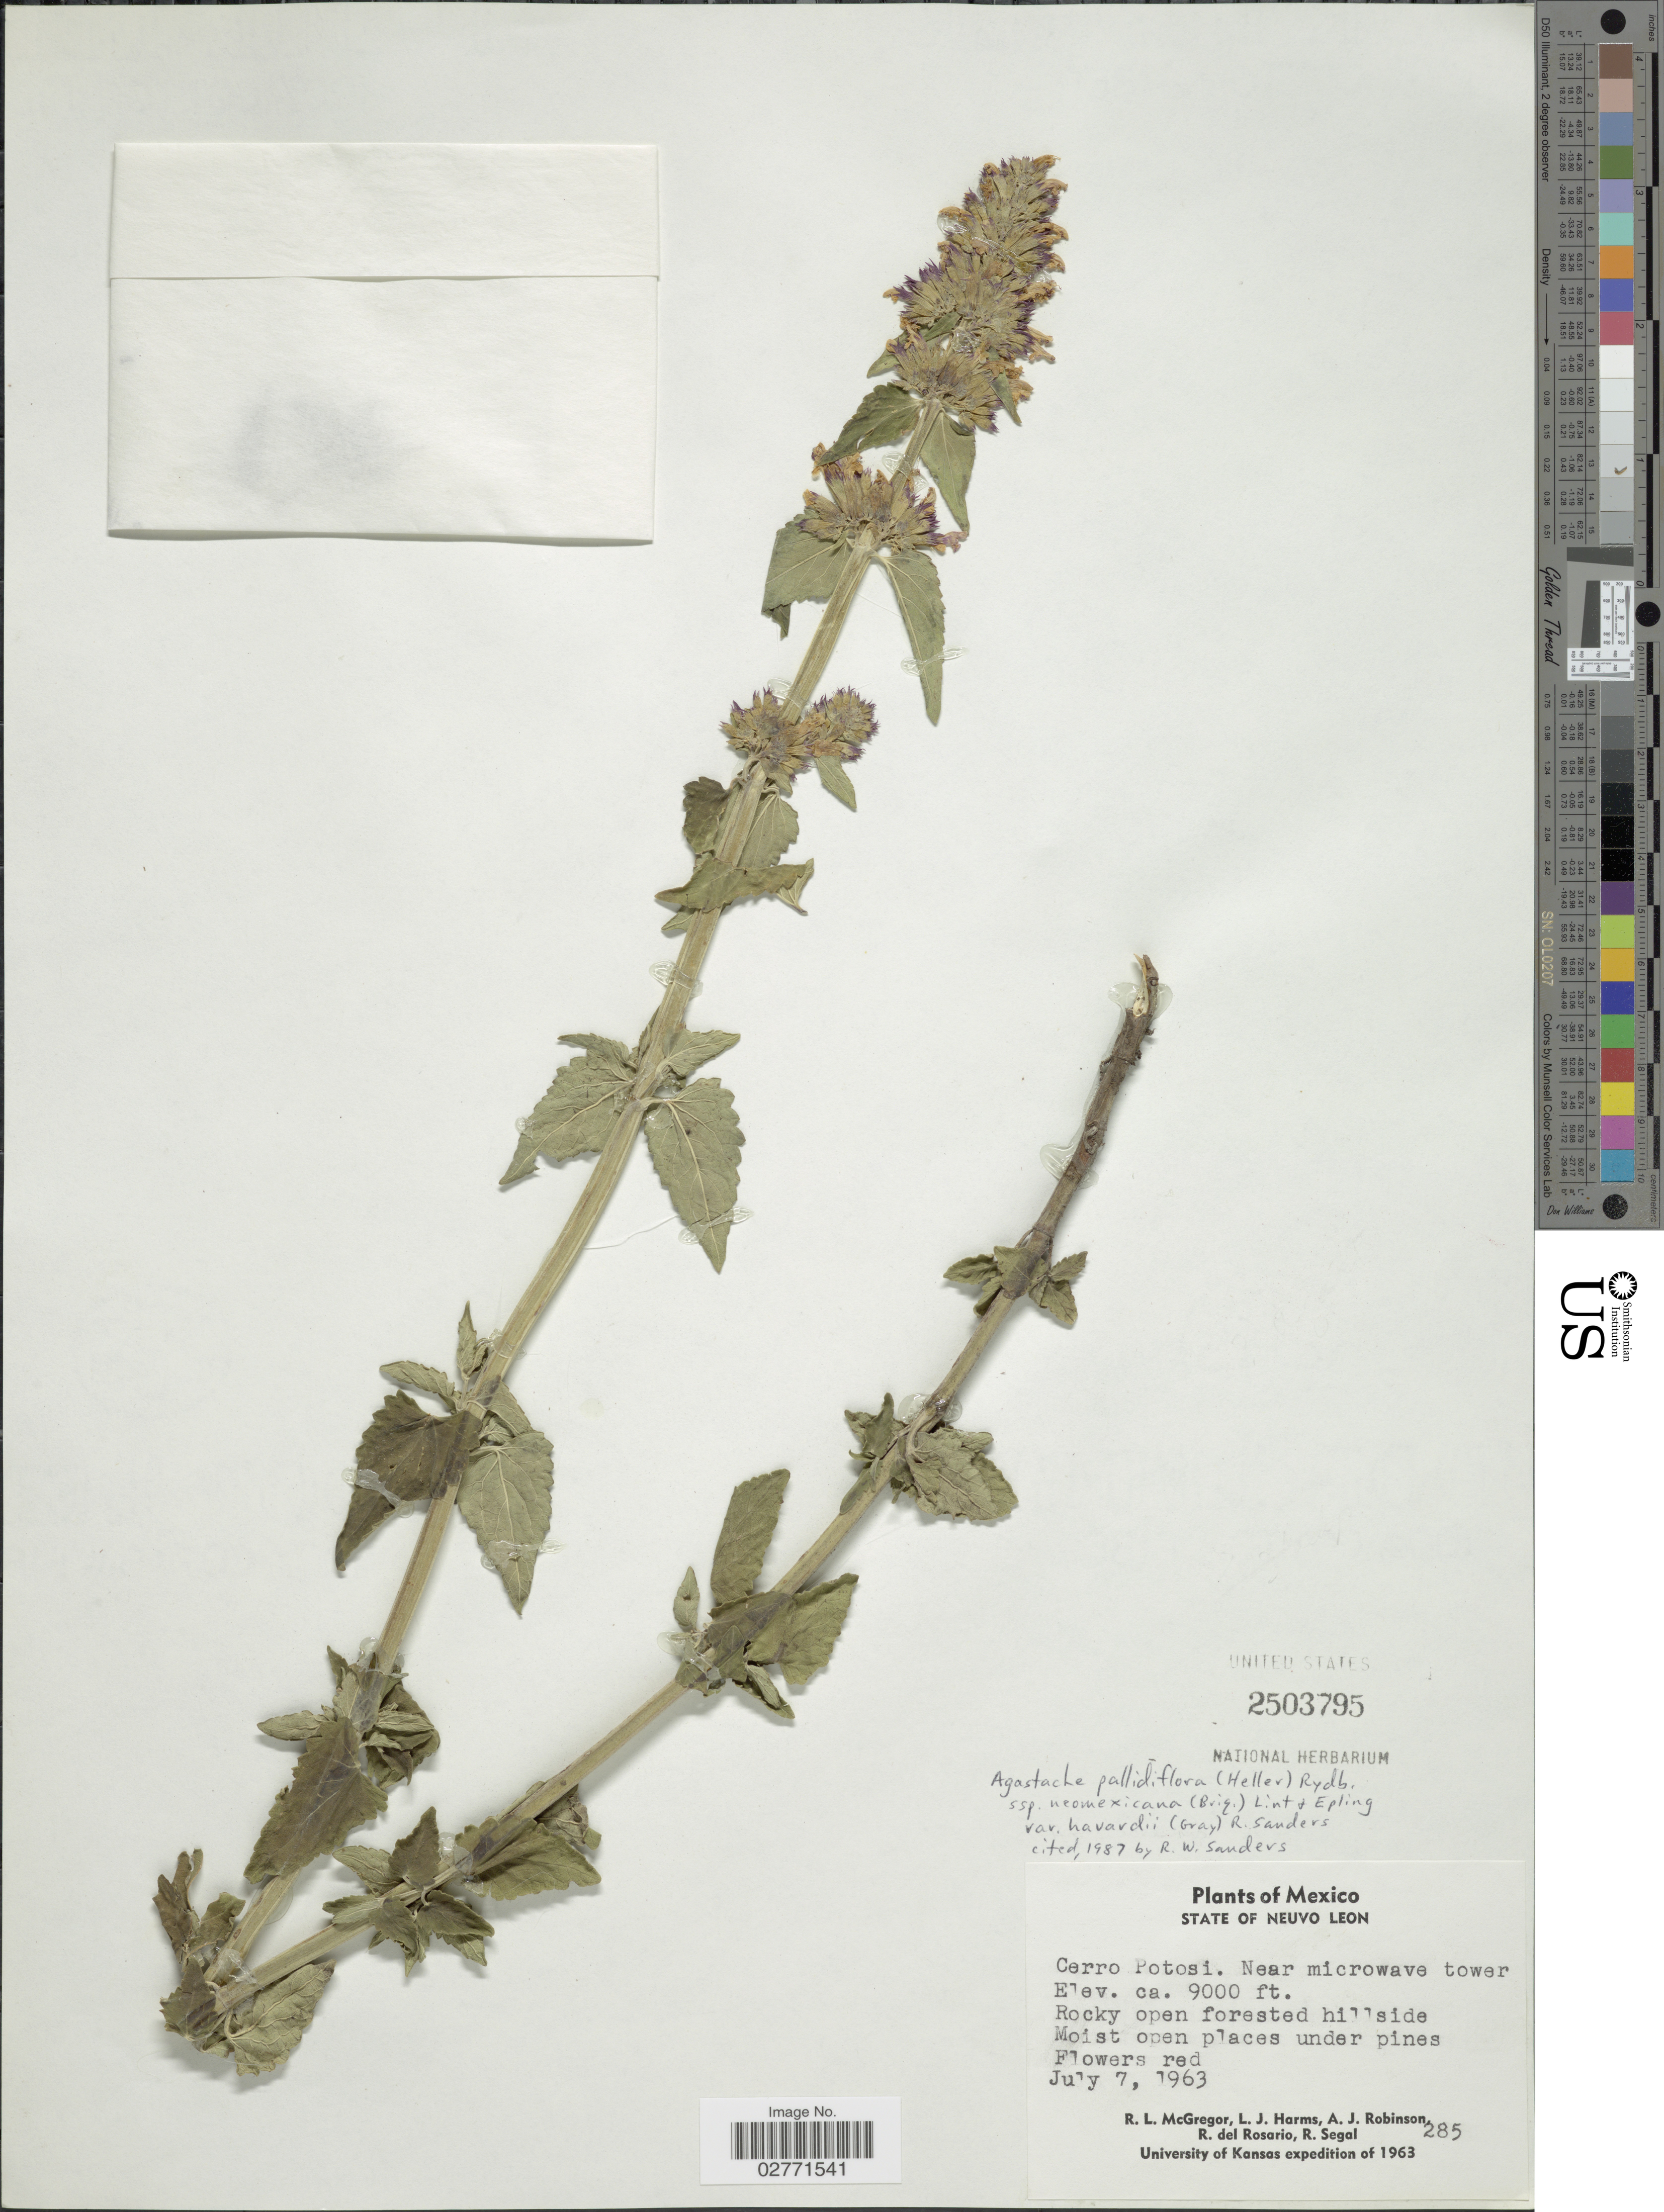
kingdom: Plantae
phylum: Tracheophyta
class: Magnoliopsida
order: Lamiales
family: Lamiaceae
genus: Agastache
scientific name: Agastache pallidiflora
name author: (A. Heller) Rydb.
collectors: R. McGregor, L. Harms, A. J. Robinson, R. del Rosario & R. Segal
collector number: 285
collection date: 1963-07-07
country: Mexico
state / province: Nuevo León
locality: Cerro Potosi. Near microwave tower.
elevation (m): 2743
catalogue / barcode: US 2503795